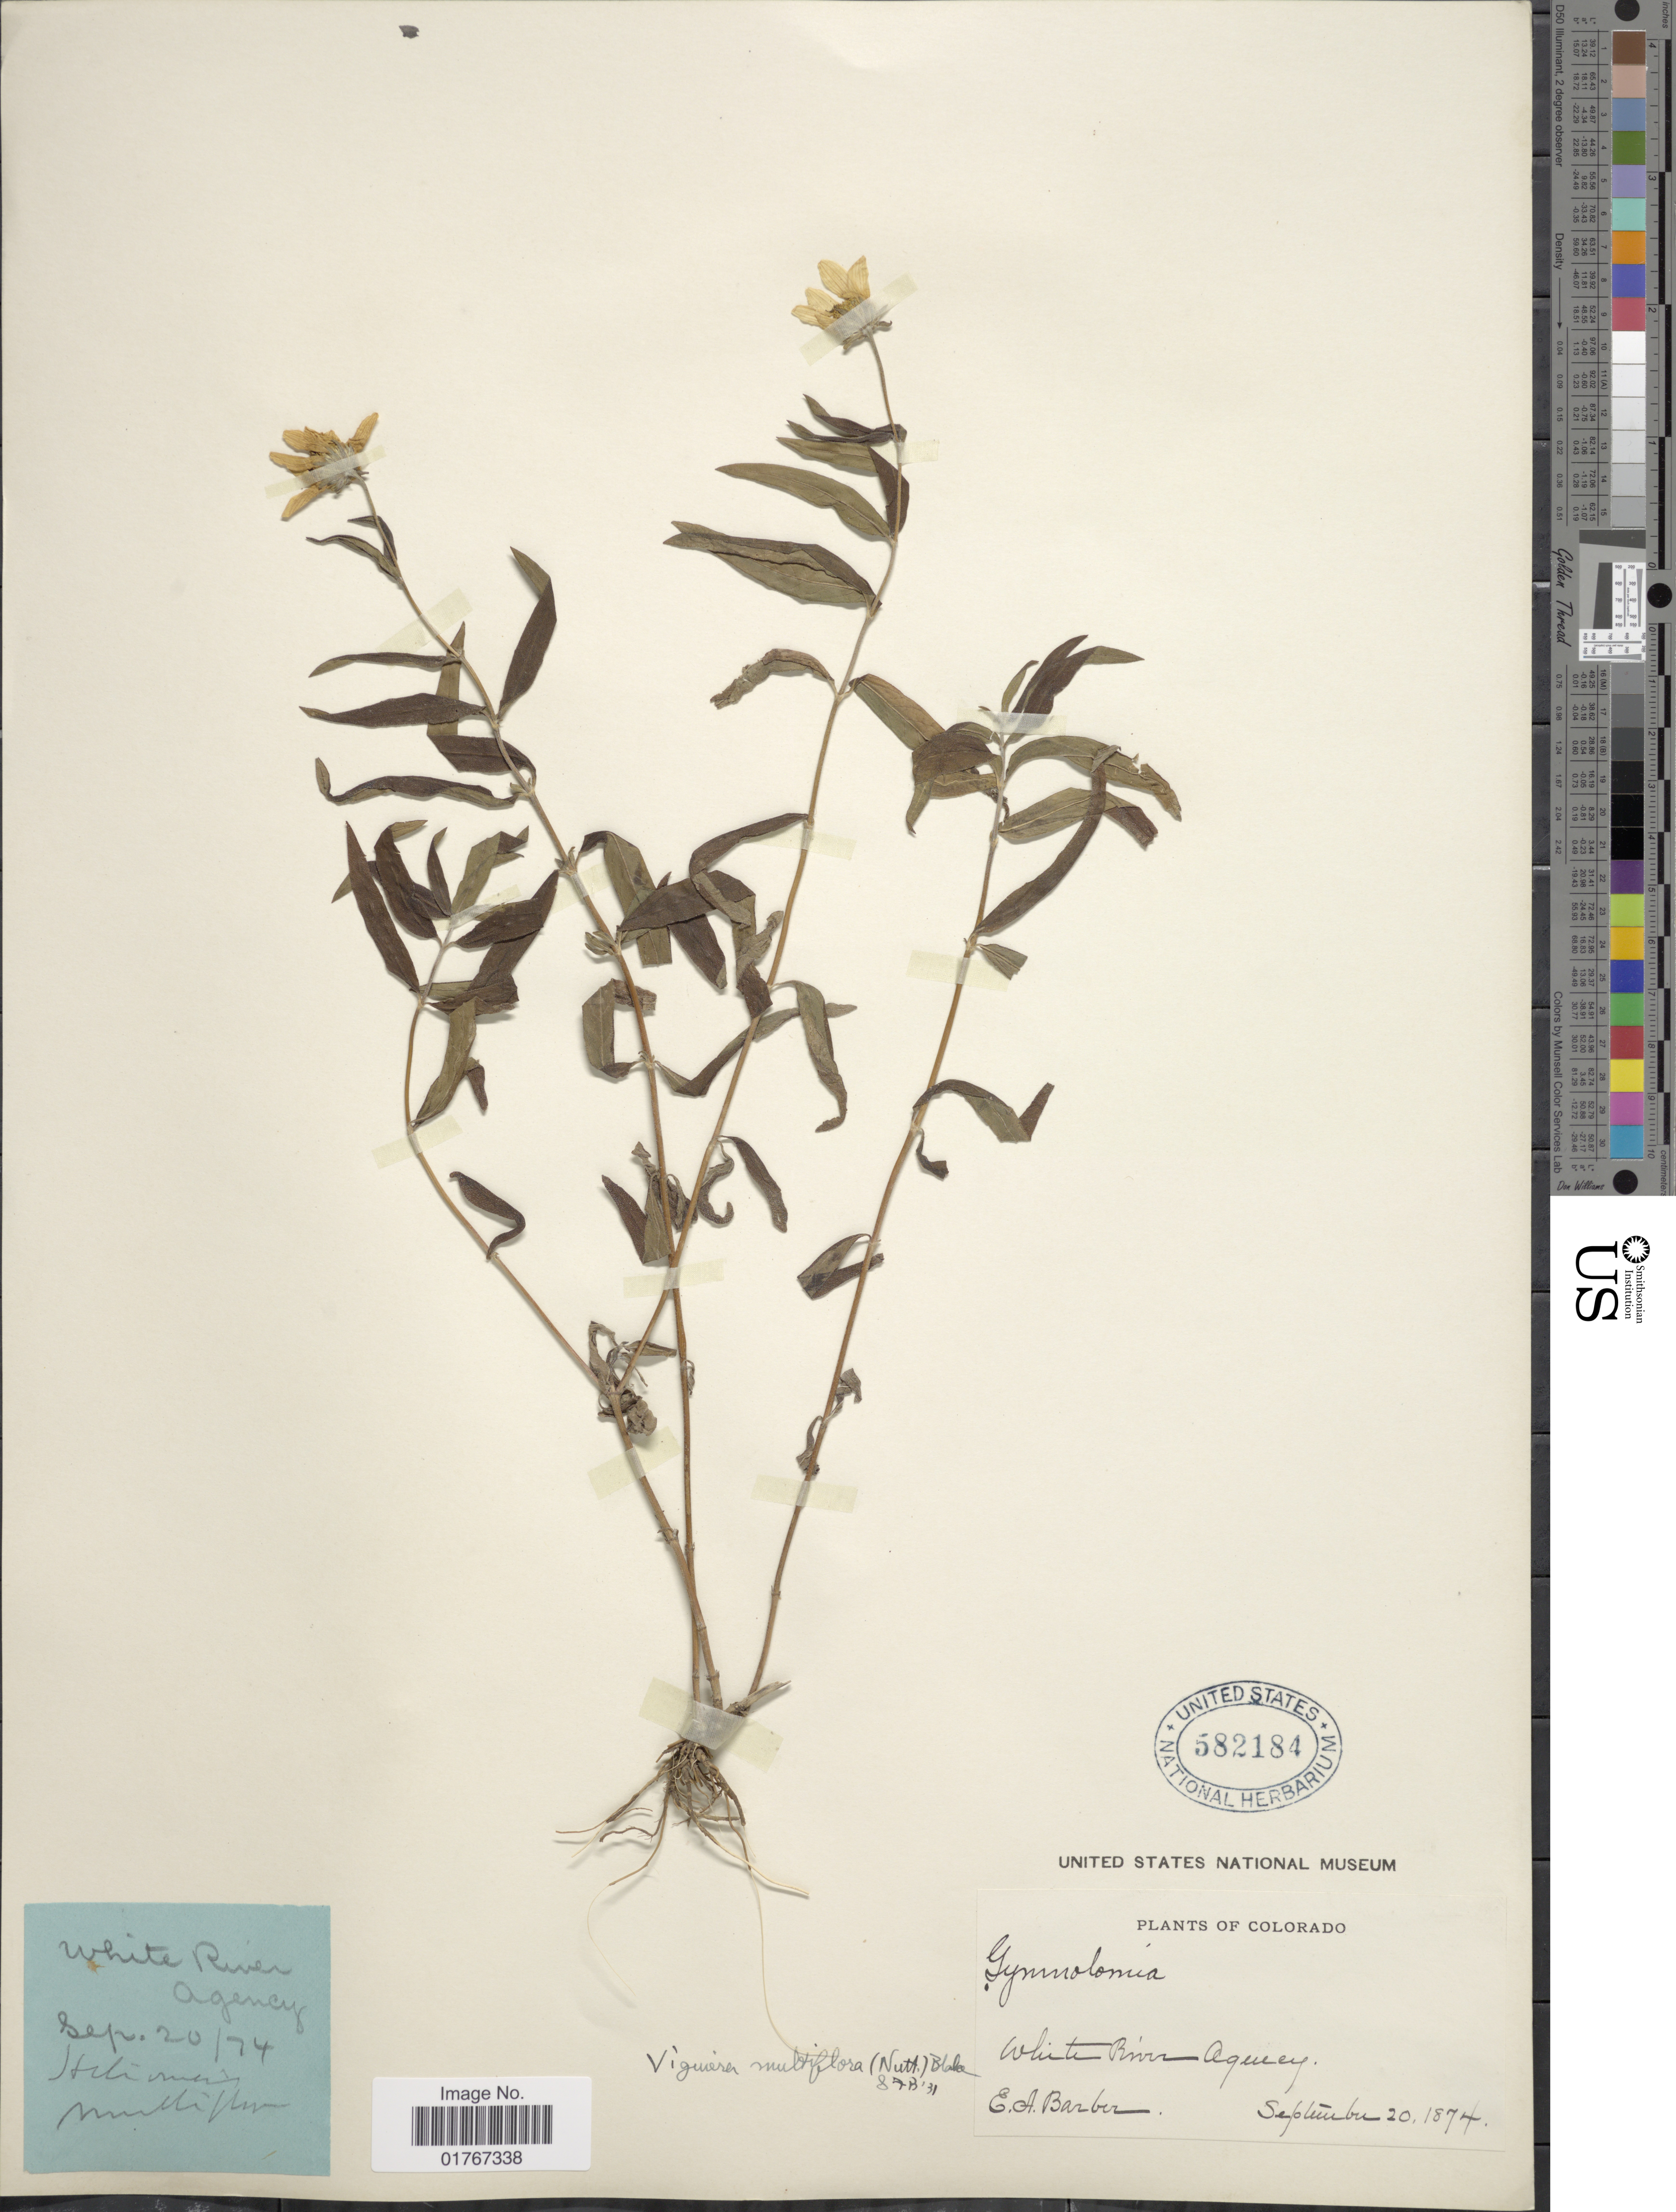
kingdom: Plantae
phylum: Tracheophyta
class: Magnoliopsida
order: Asterales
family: Asteraceae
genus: Heliomeris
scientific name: Heliomeris multiflora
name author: Nutt.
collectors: E. Barber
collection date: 1874-09-20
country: United States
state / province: Colorado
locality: White River Agency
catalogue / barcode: US 582184